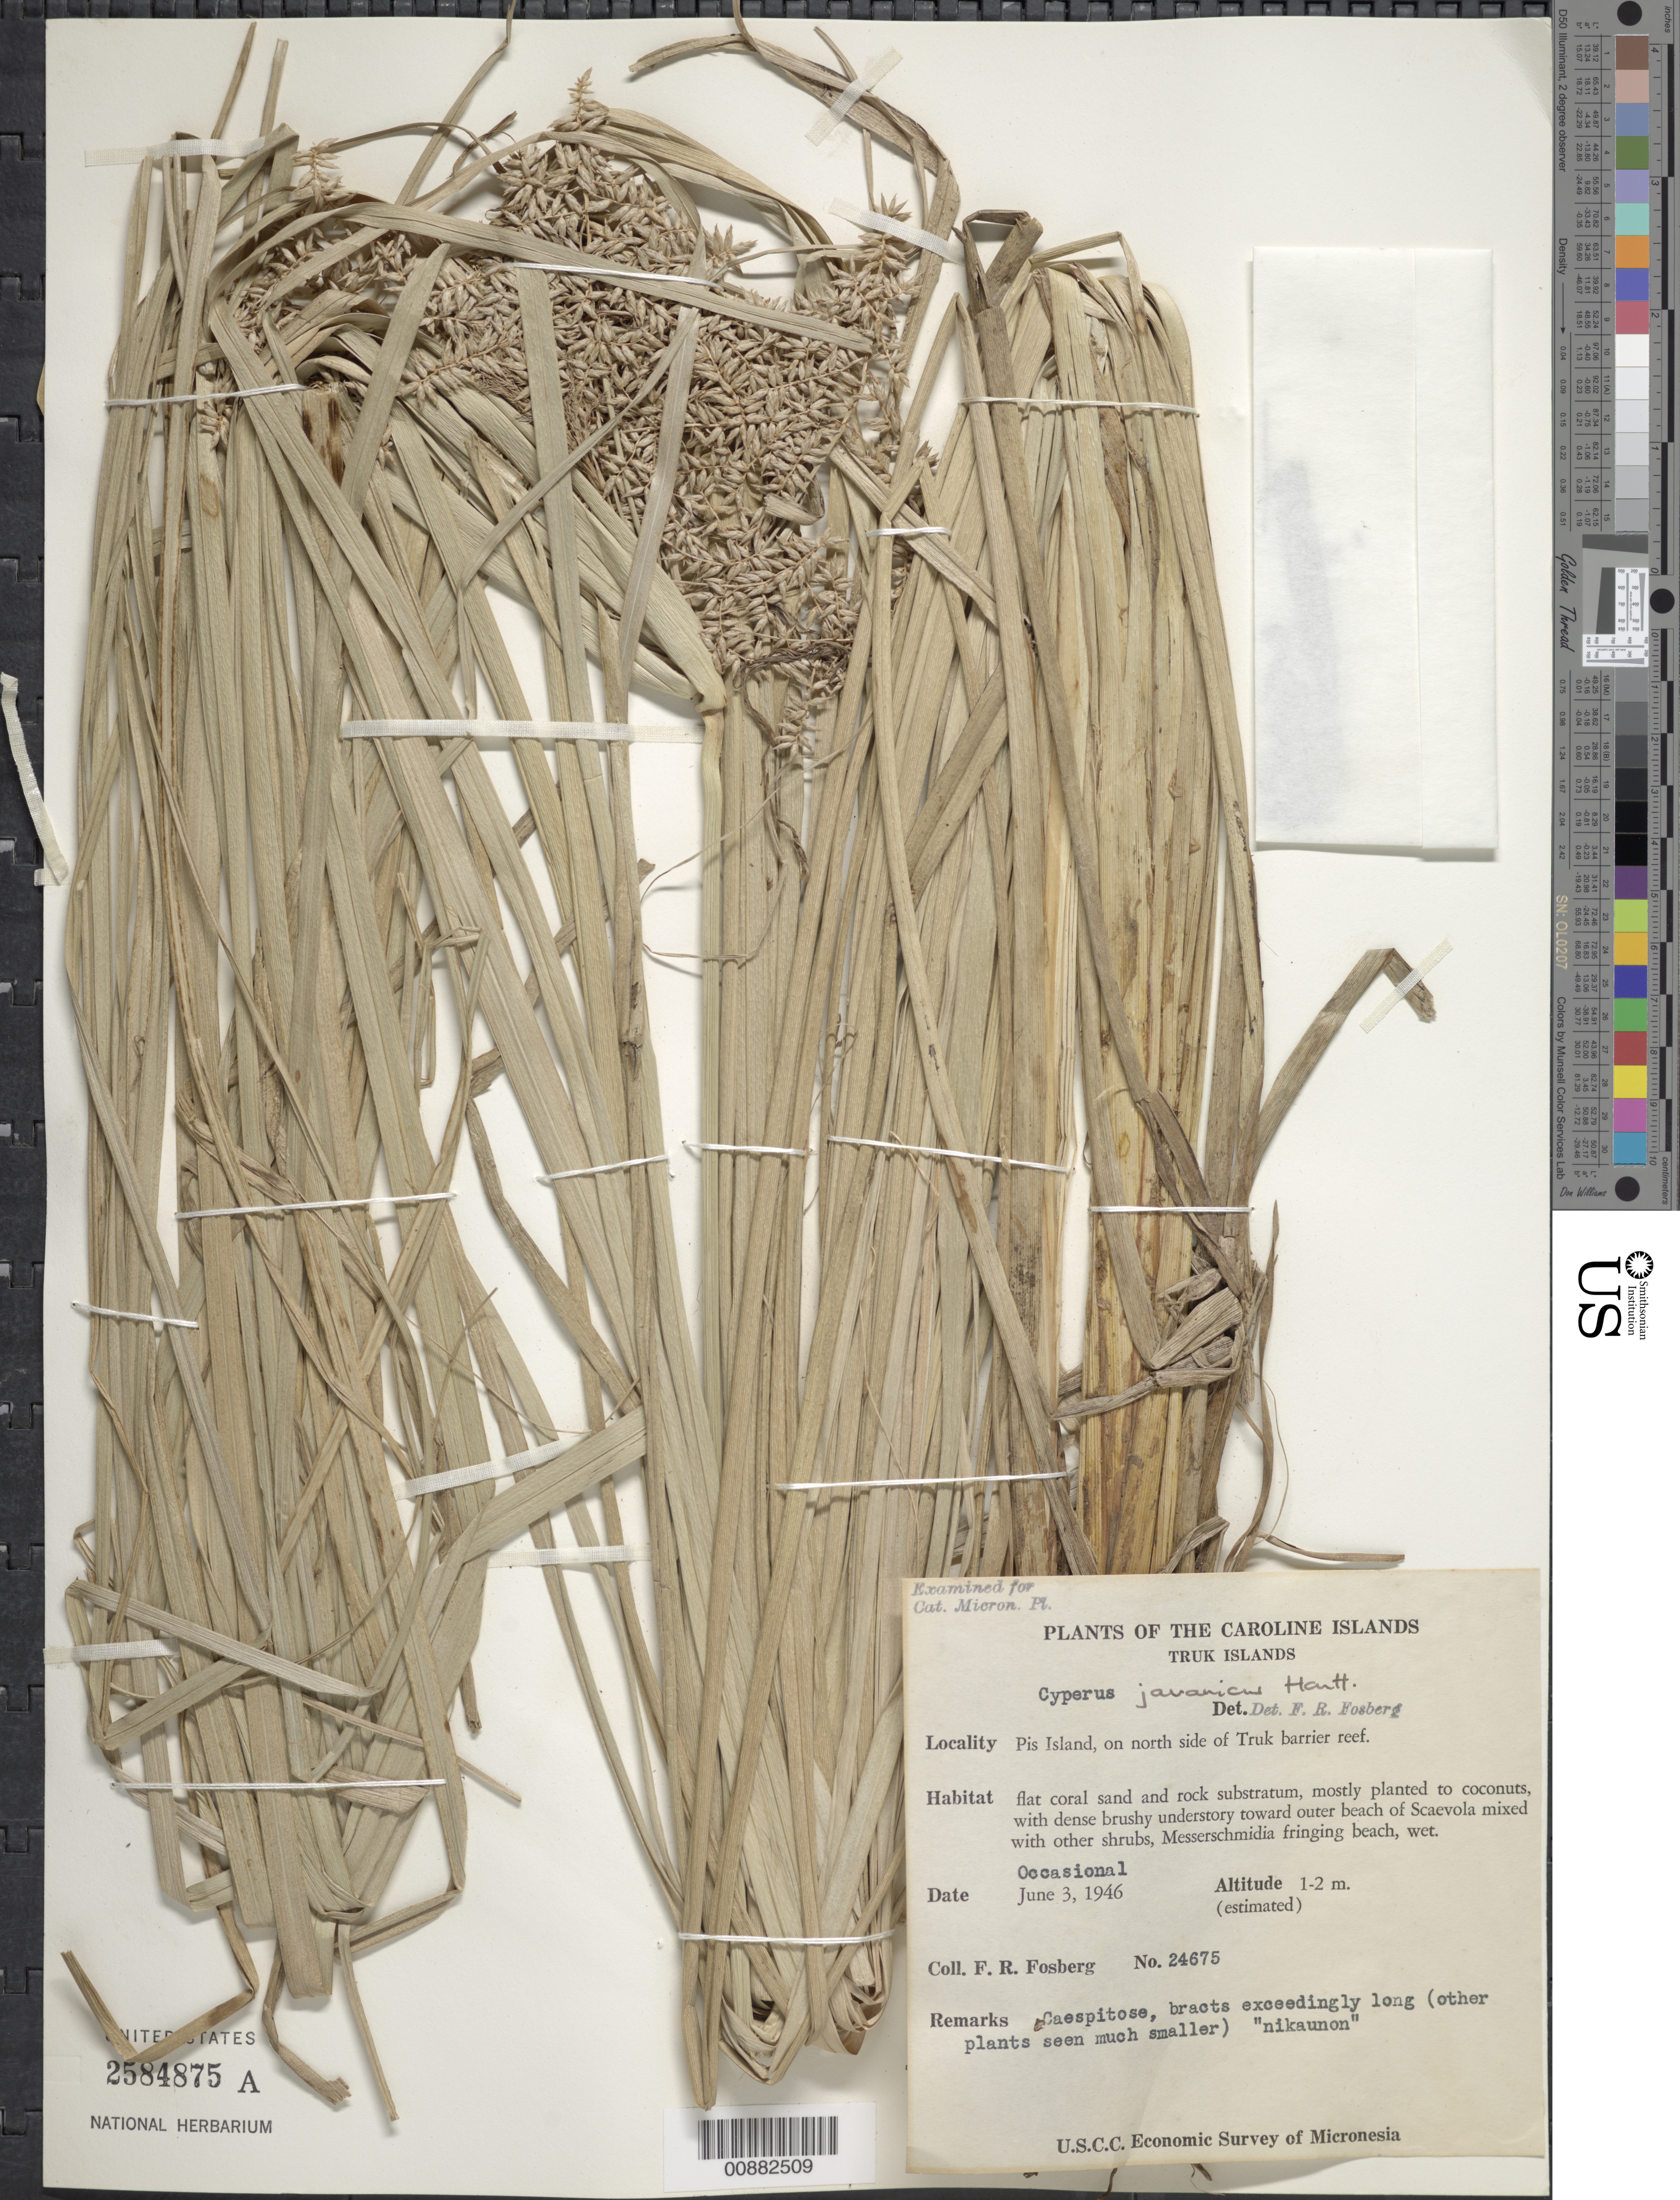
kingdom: Plantae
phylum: Tracheophyta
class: Liliopsida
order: Poales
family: Cyperaceae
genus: Cyperus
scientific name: Cyperus javanicus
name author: Houtt.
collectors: F. R. Fosberg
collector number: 24675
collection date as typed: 03 Jun 1946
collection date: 1946-06-03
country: Micronesia, Federated States of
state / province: Truk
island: Losap Atoll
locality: North side of Truk barrier reef.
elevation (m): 1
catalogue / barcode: US 2584875